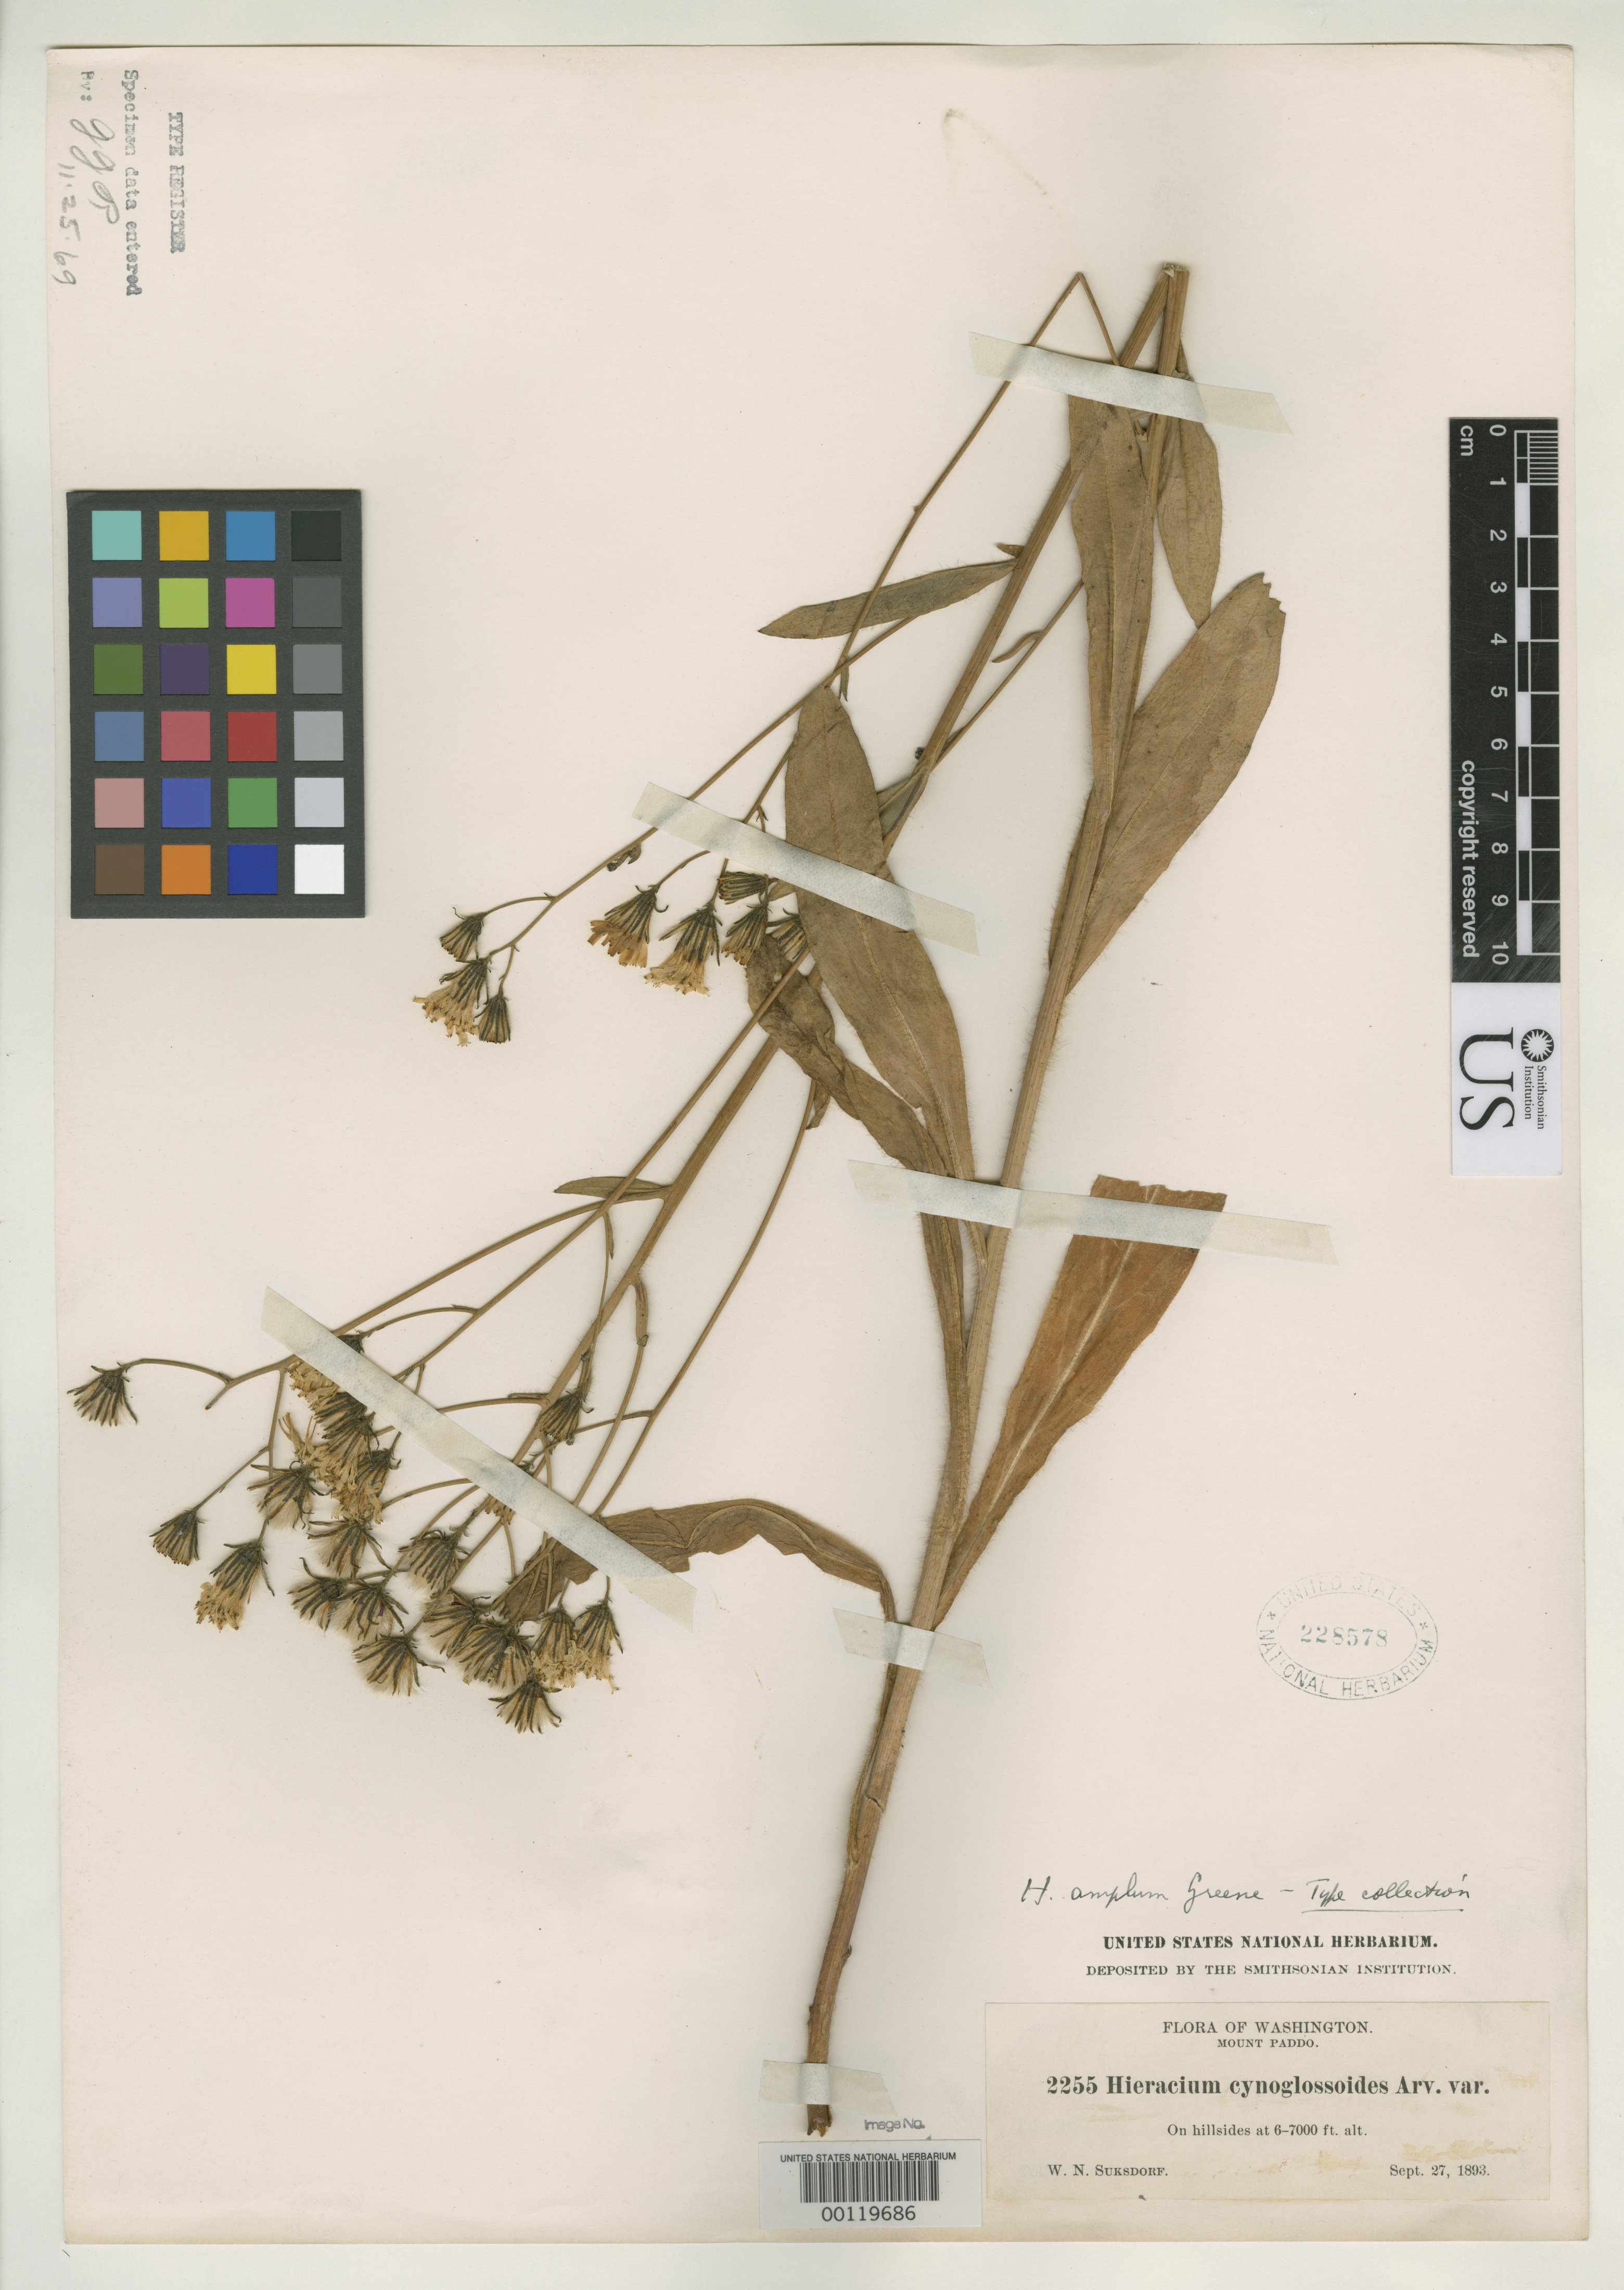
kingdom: Plantae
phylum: Tracheophyta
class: Magnoliopsida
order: Asterales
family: Asteraceae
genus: Hieracium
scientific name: Hieracium amplum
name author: Greene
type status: Isosyntype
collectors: W. N. Suksdorf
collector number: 2255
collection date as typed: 27 Sep 1893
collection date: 1893-09-27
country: United States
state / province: Washington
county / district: Skamania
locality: Mt. Paddo.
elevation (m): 1829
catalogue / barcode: US 228578